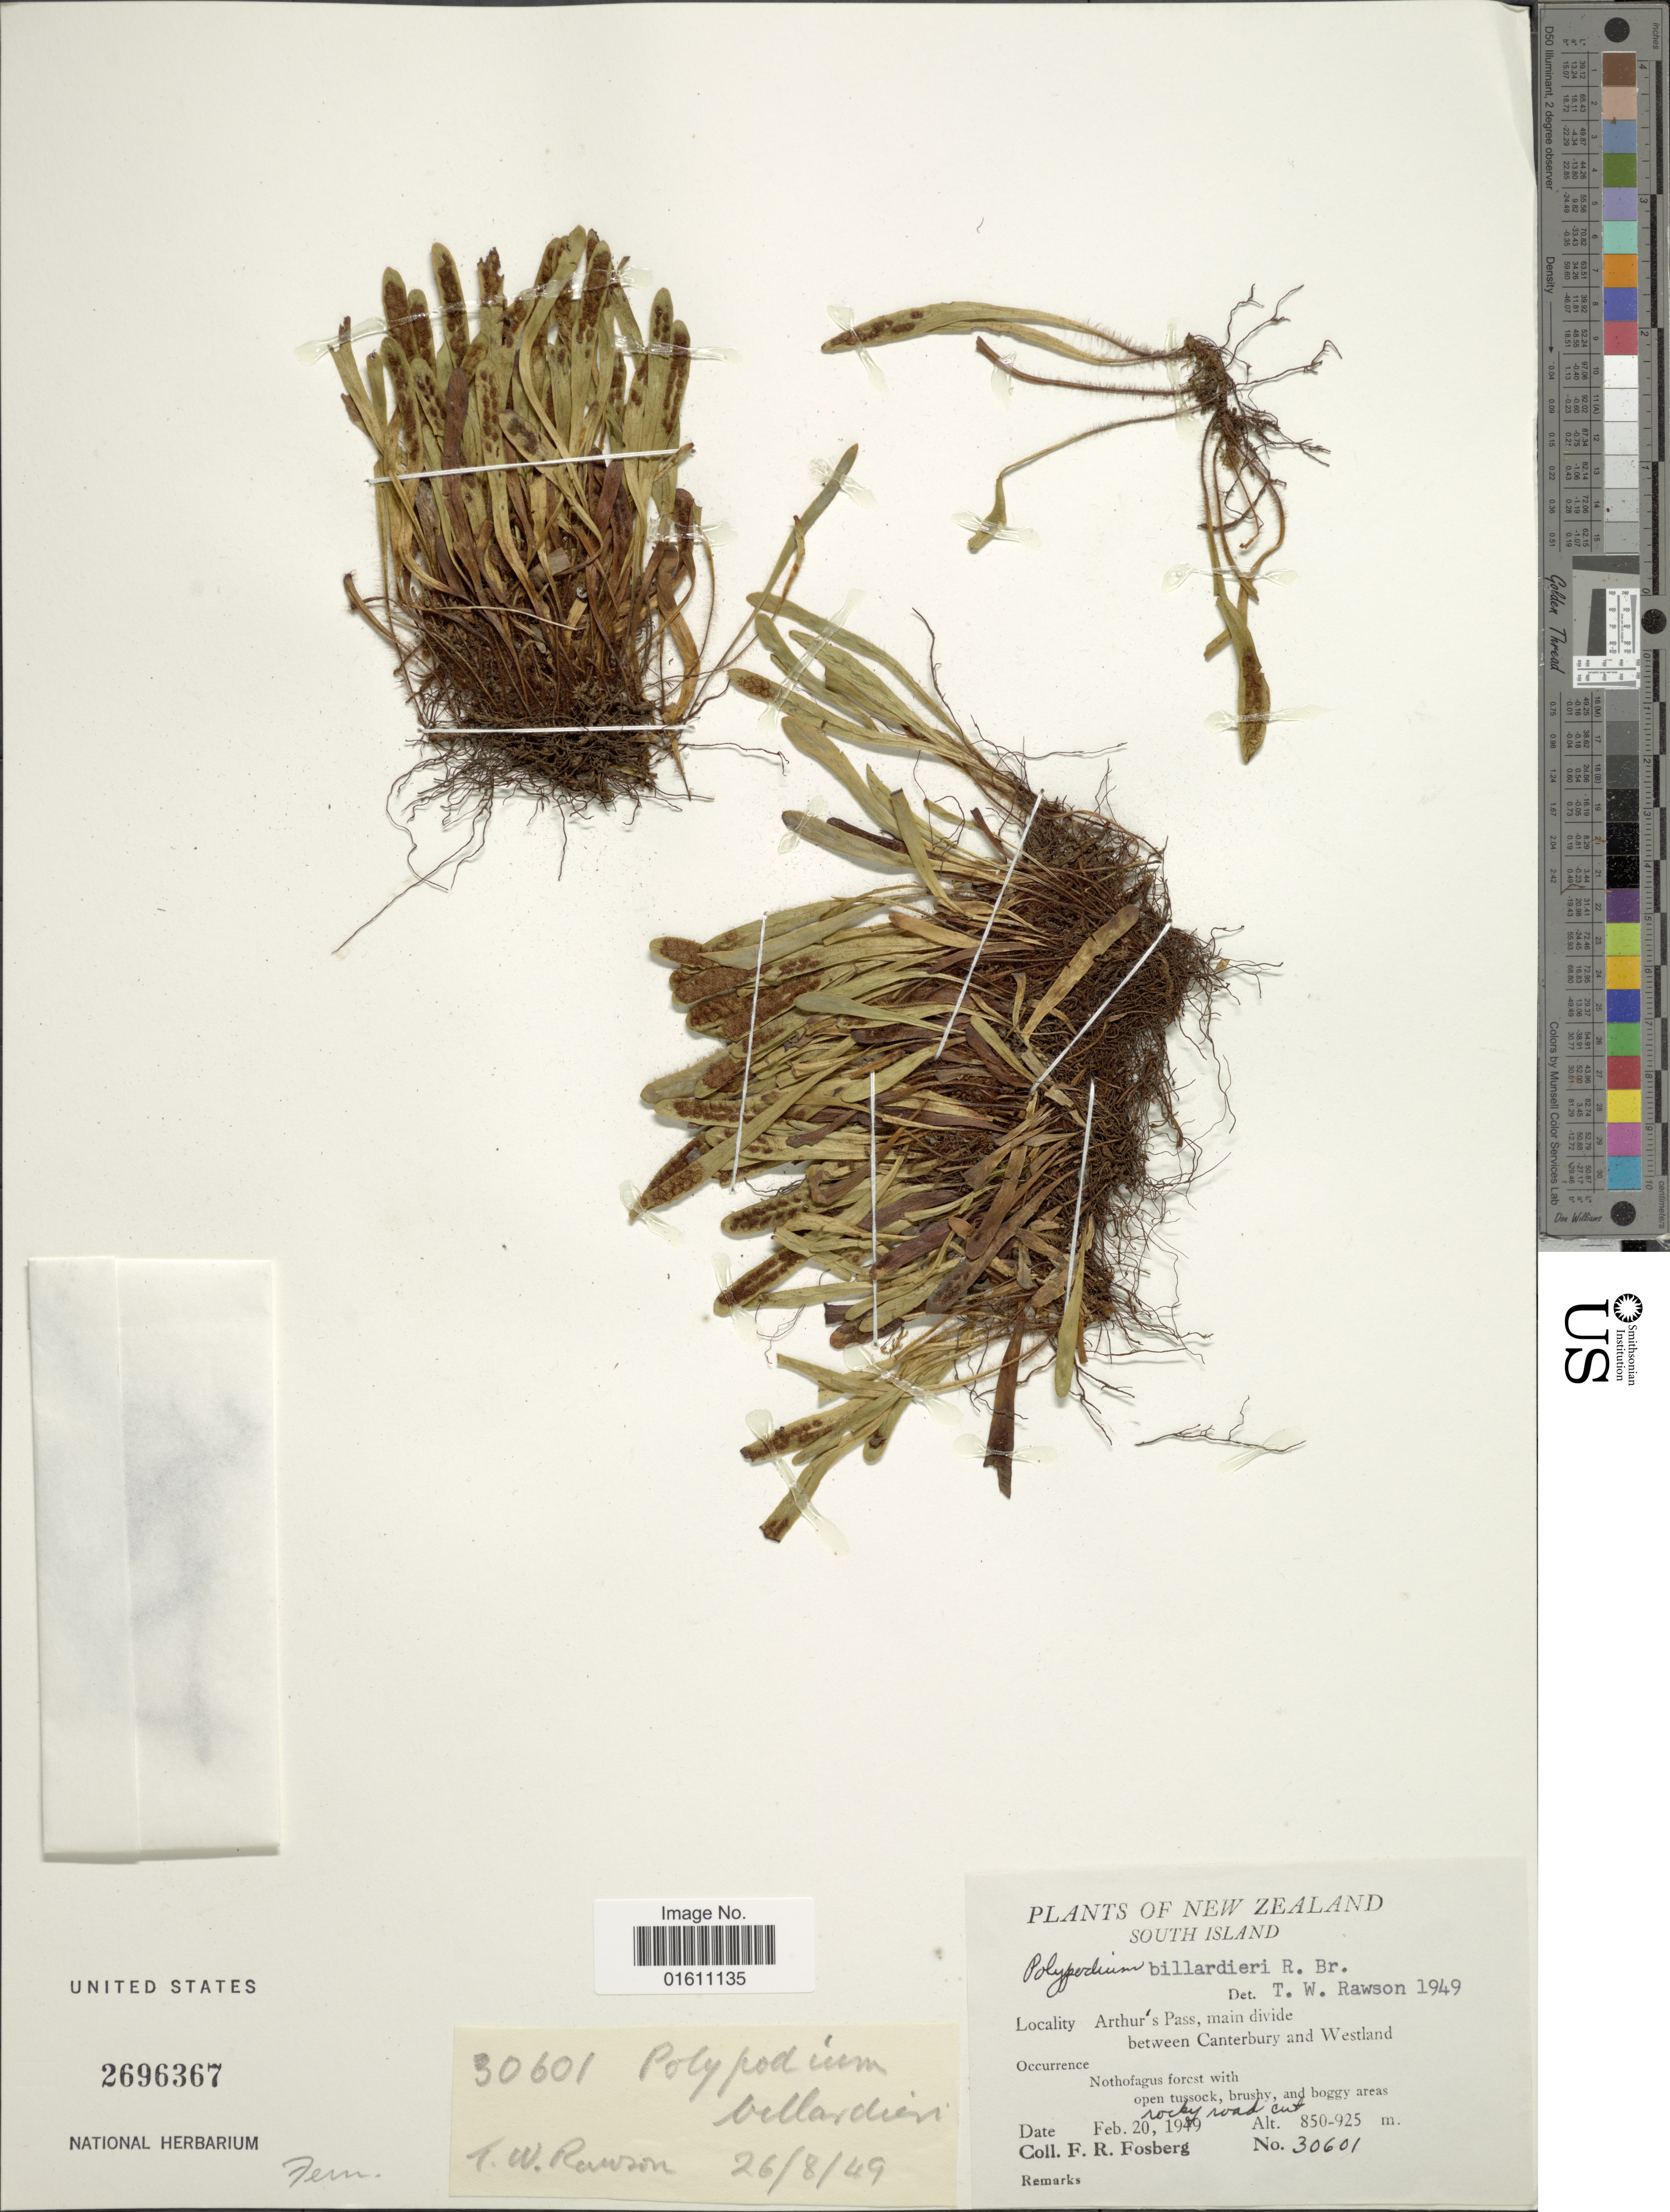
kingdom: Plantae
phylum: Tracheophyta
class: Polypodiopsida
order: Polypodiales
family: Polypodiaceae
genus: Notogrammitis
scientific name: Notogrammitis billardierei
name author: (Willd.) Parris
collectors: F. R. Fosberg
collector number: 30601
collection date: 1949-02-20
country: New Zealand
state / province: Canterbury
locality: New Zealand, South Island, Arhtur's Pass, main divide between Canterbury and Westland.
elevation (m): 850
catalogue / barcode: US 2696367